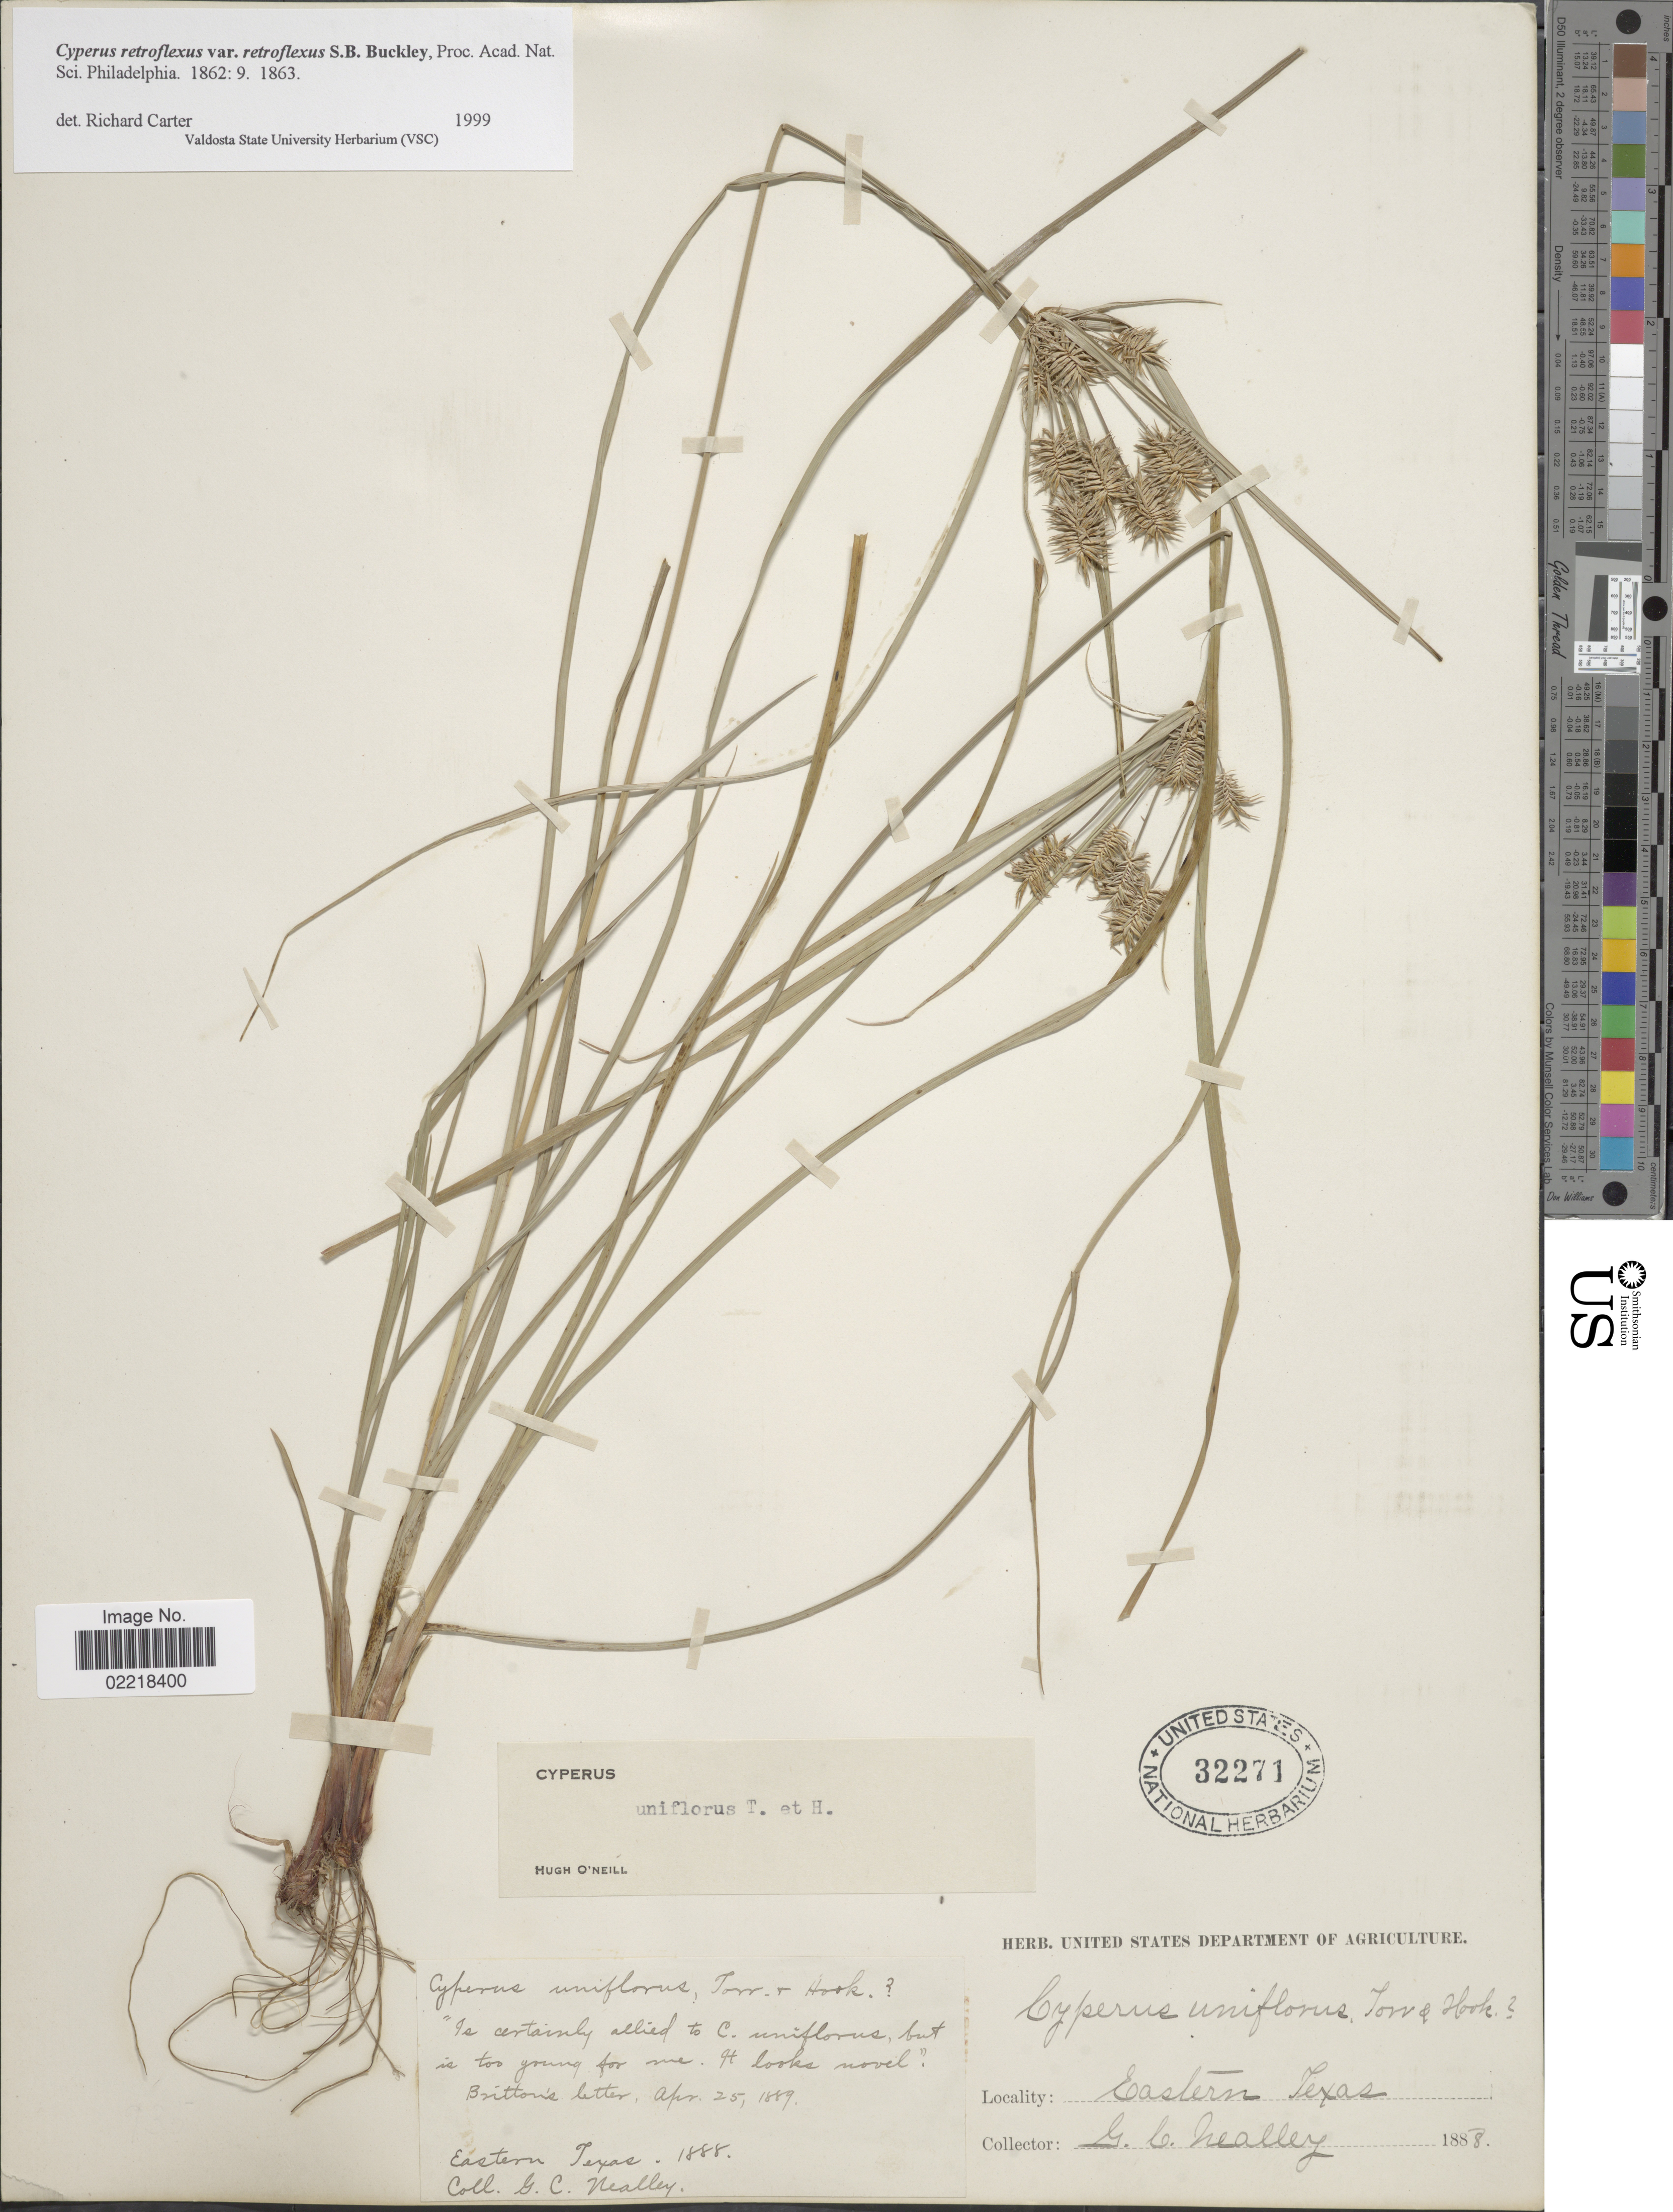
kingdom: Plantae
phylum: Tracheophyta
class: Liliopsida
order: Poales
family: Cyperaceae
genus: Cyperus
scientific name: Cyperus retroflexus var. retroflexus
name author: Buckley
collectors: G. C. Nealley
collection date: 1888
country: United States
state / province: Texas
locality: Eastern Texas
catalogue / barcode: US 32271